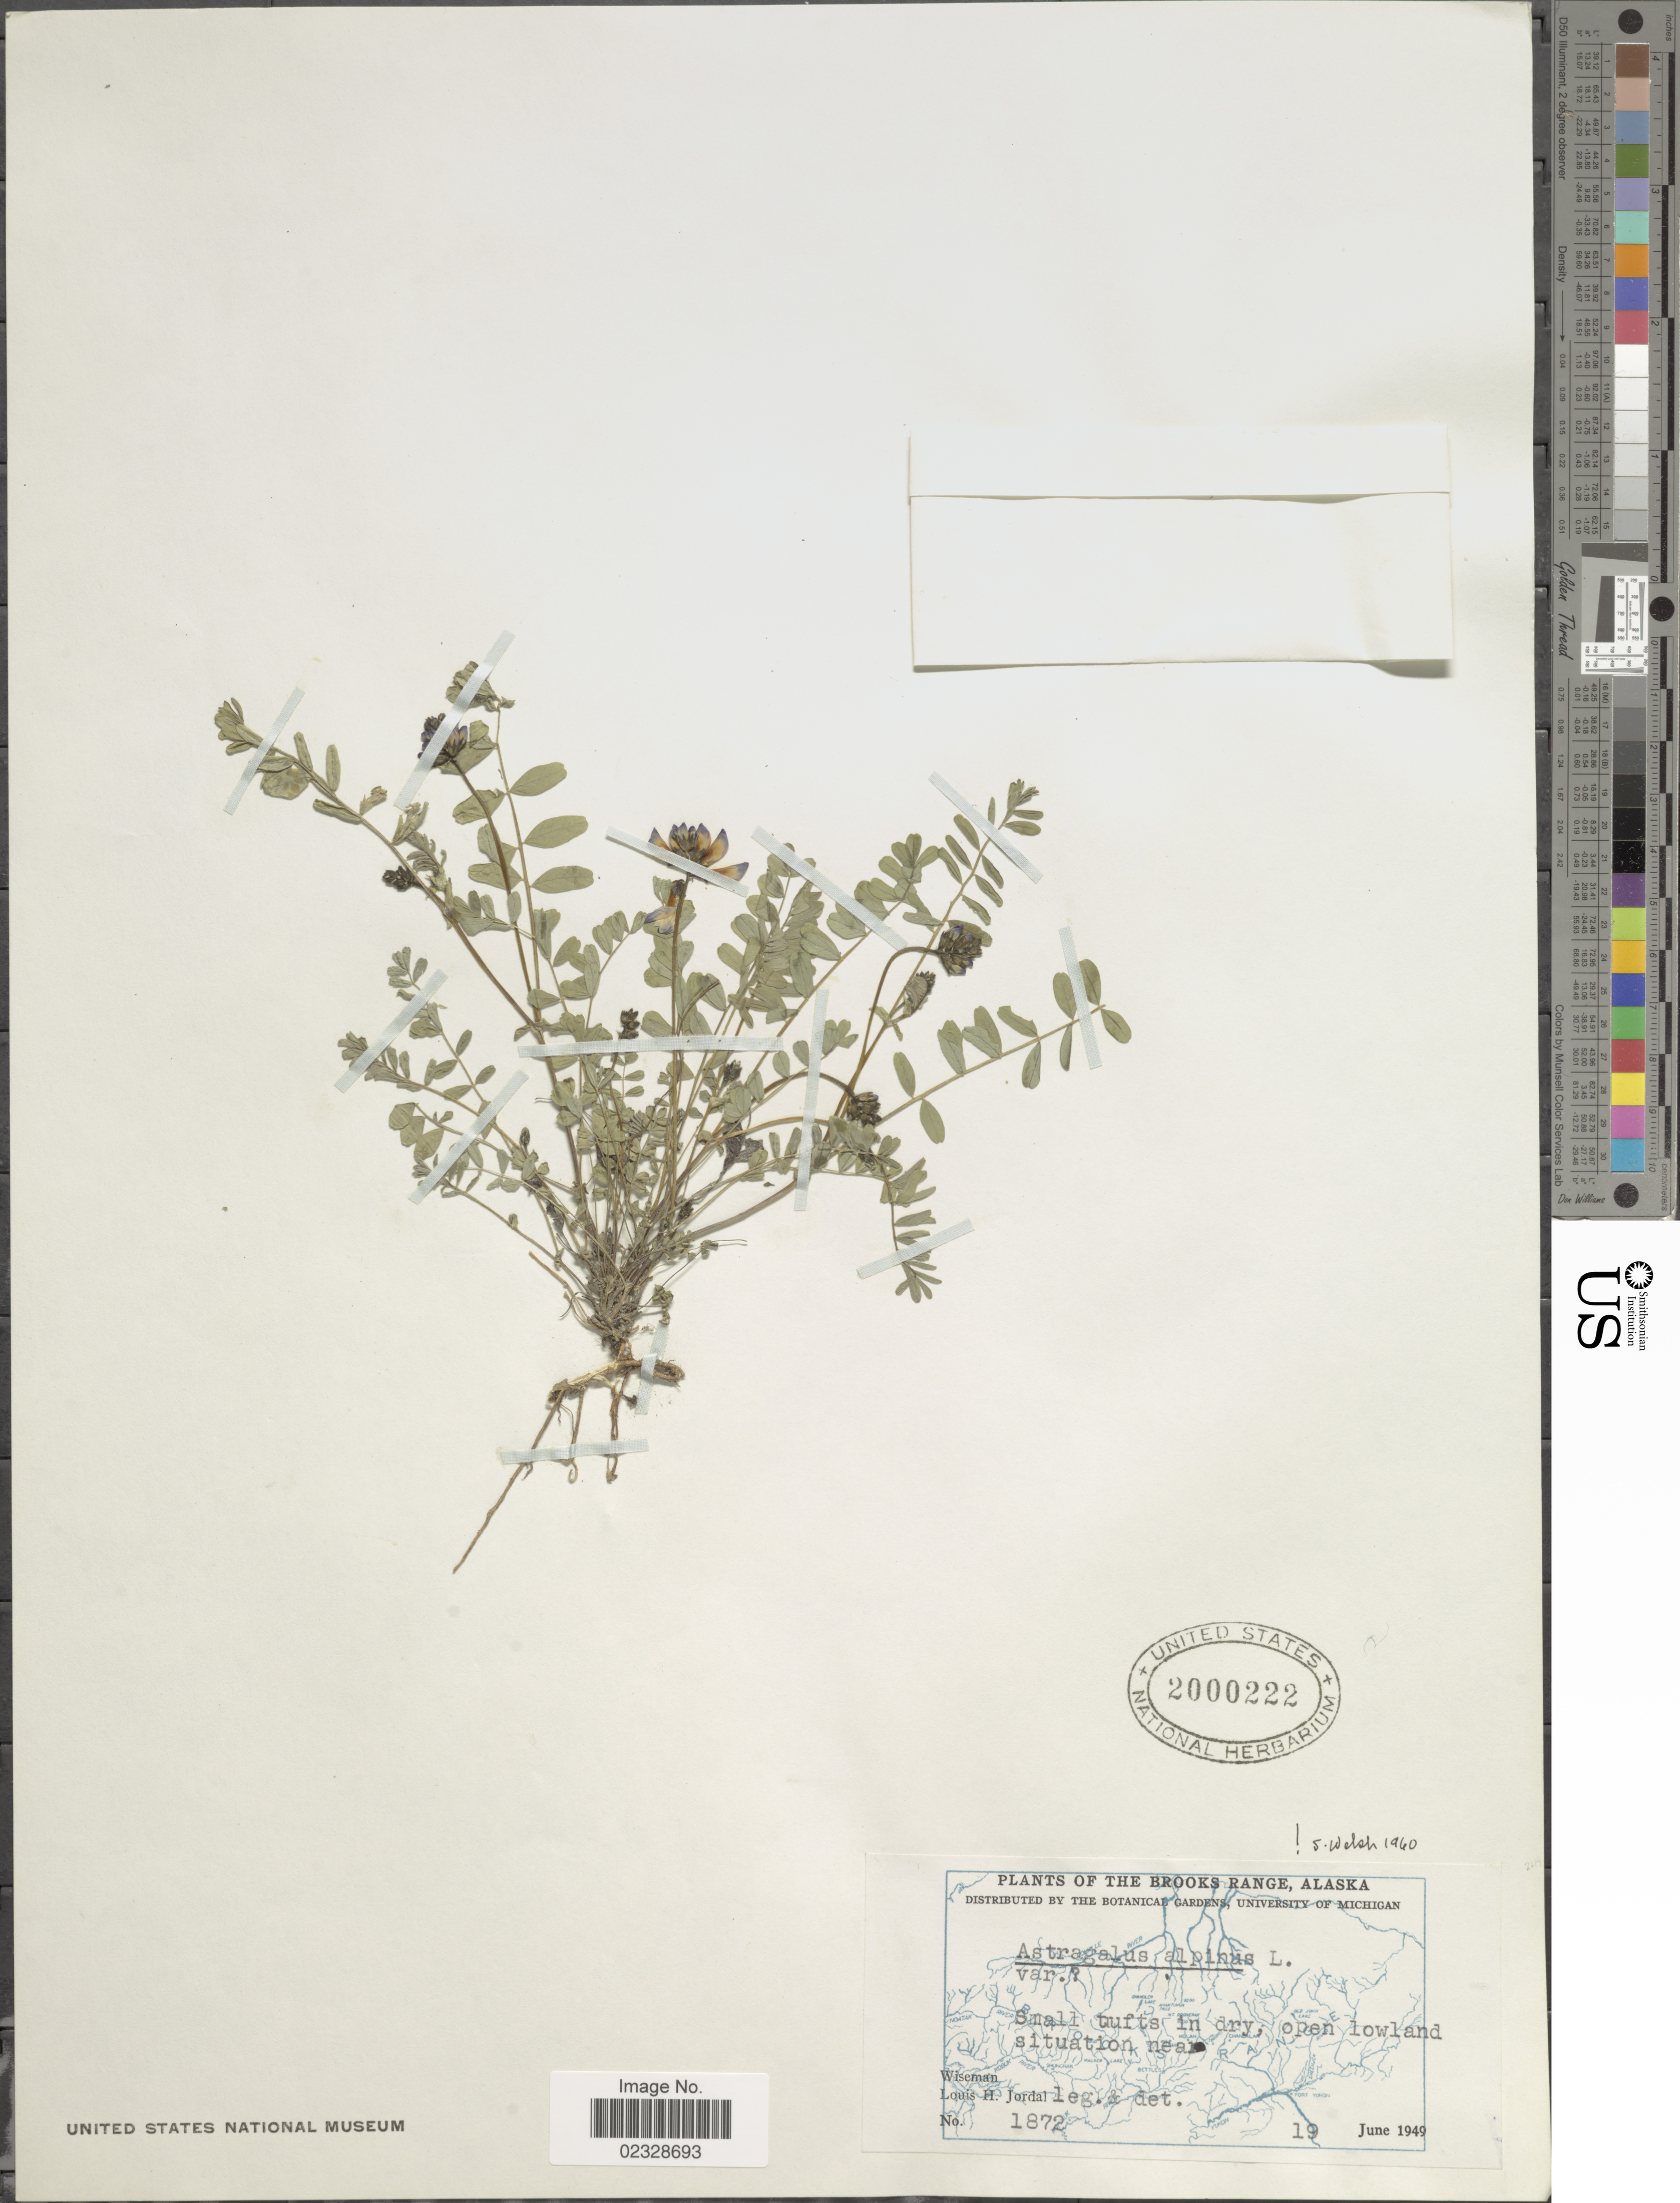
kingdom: Plantae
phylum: Tracheophyta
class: Magnoliopsida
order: Fabales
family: Fabaceae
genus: Astragalus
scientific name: Astragalus alpinus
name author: L.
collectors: L. Jordal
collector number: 1872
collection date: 1949-06-19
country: United States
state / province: Alaska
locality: Brooks Range, near Wiseman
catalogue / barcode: US 2000222